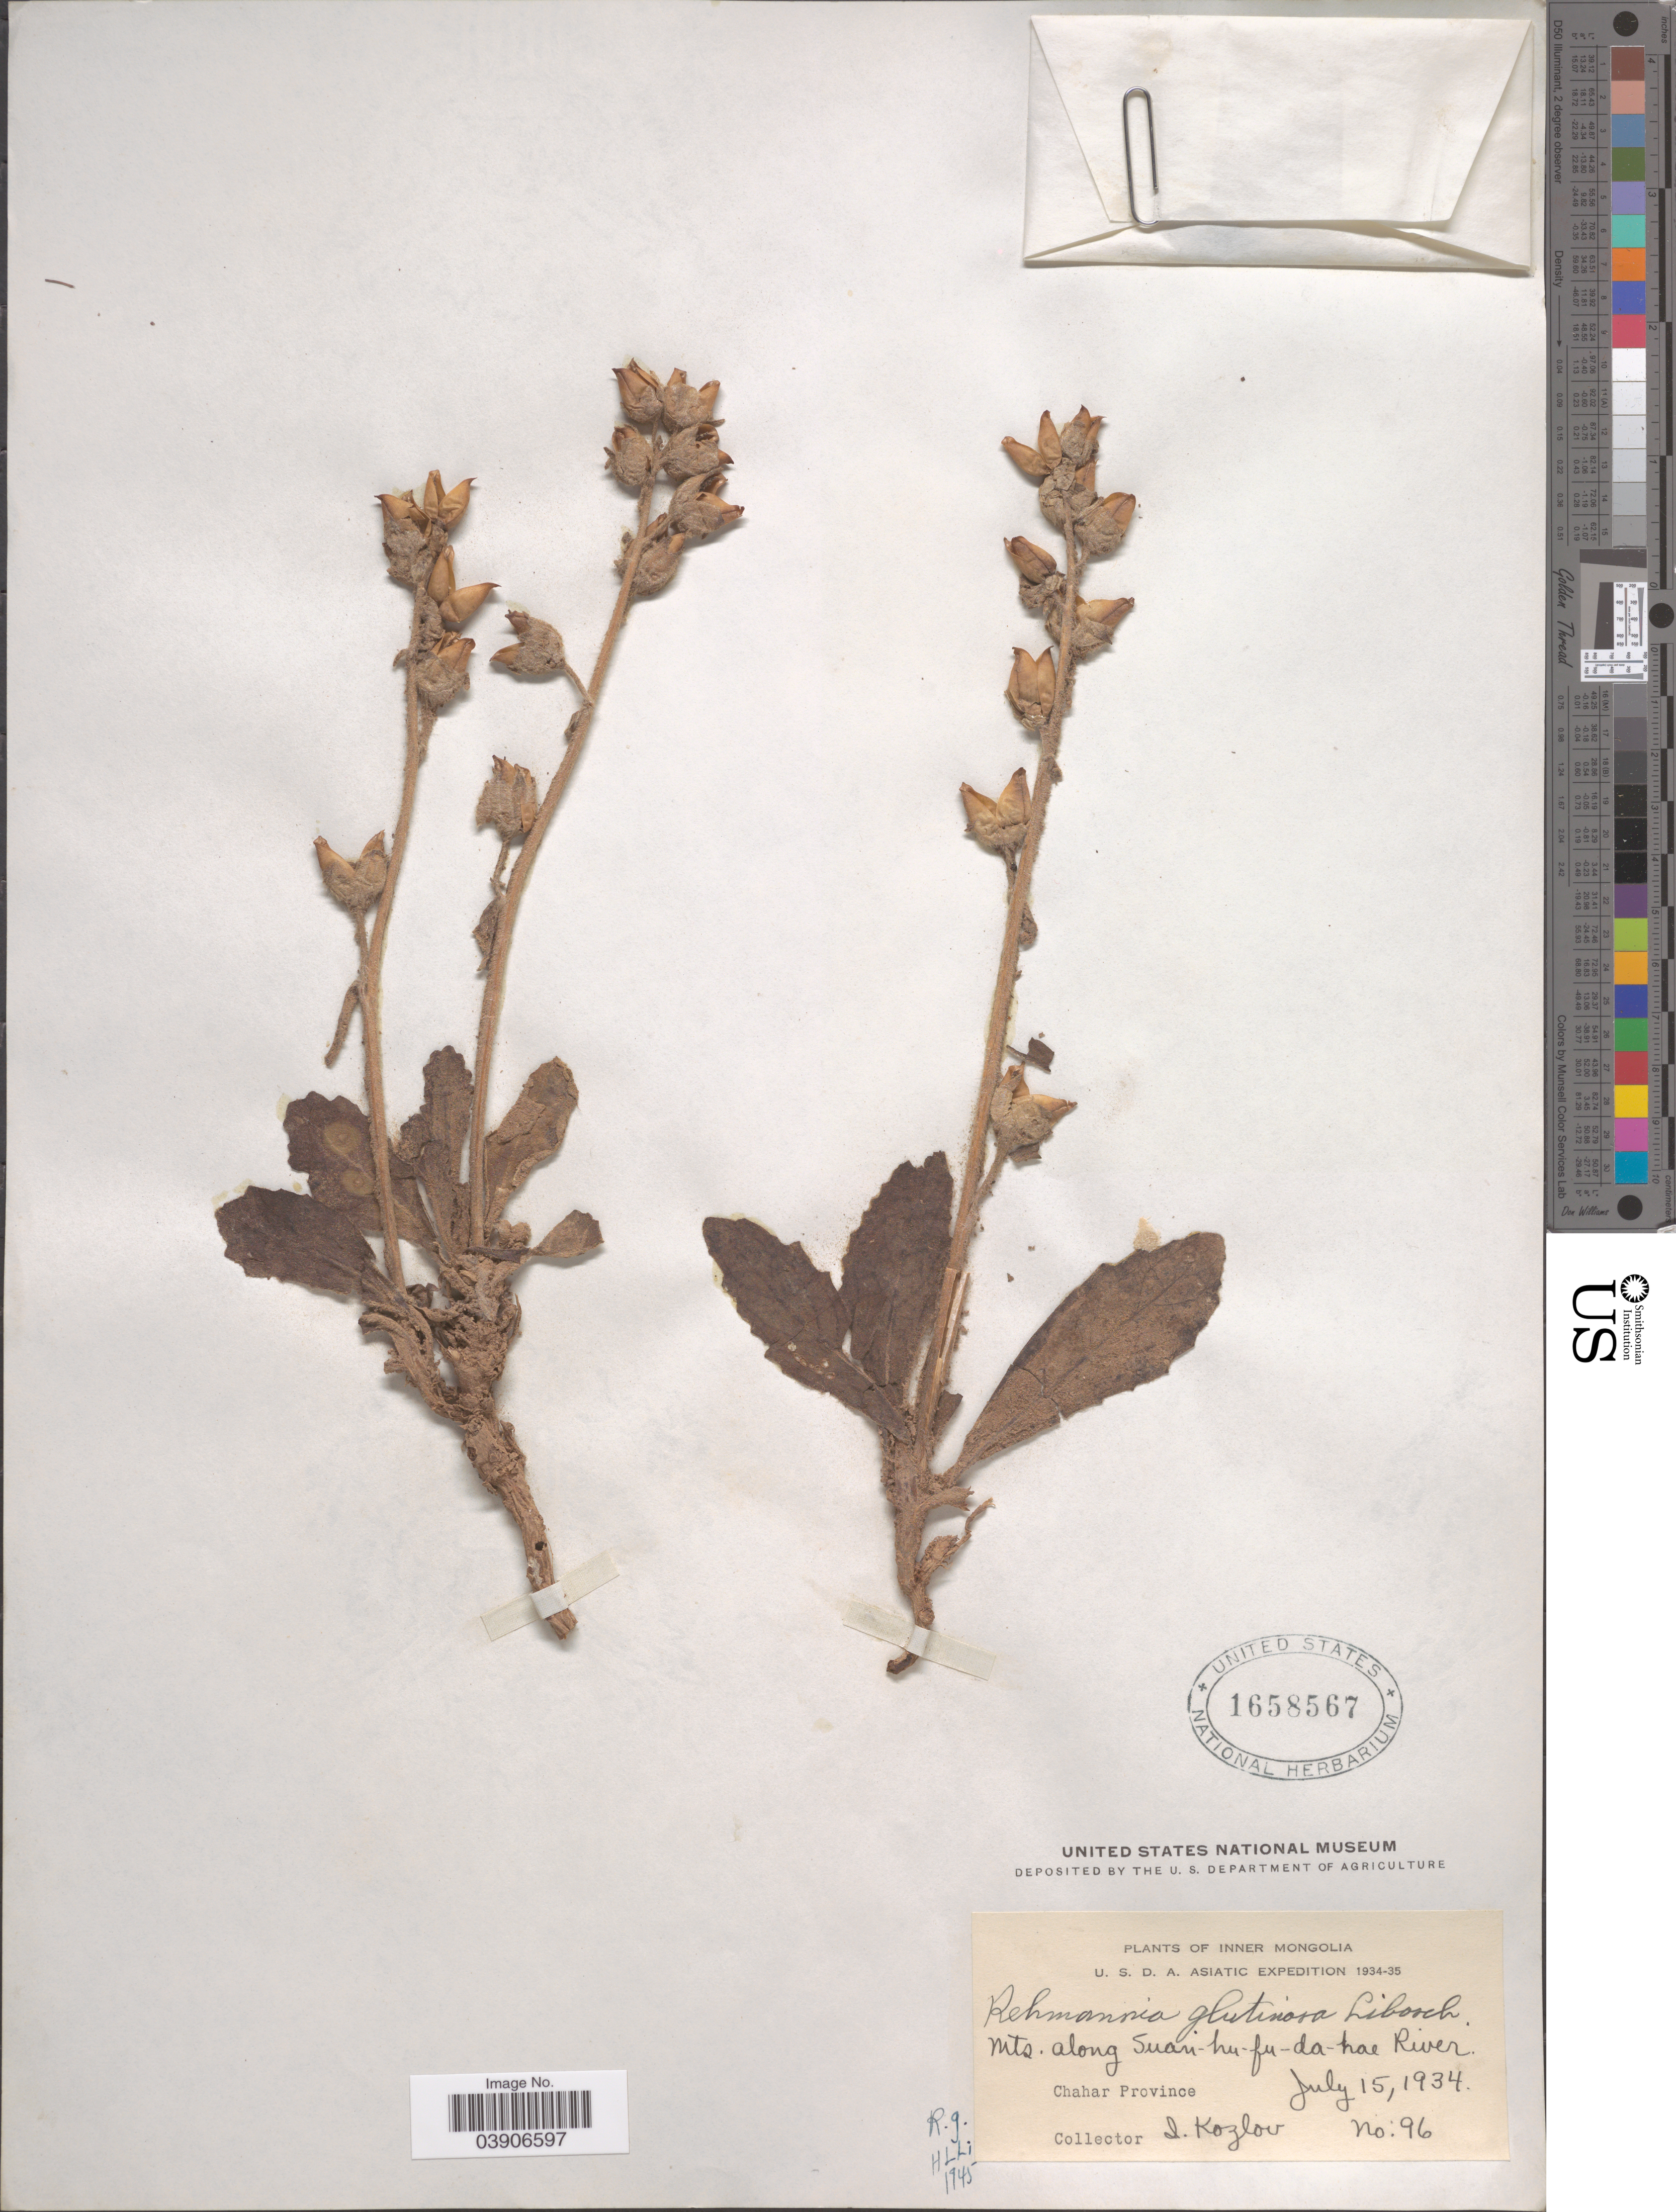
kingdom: Plantae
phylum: Tracheophyta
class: Magnoliopsida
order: Lamiales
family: Rehmanniaceae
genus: Rehmannia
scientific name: Rehmannia glutinosa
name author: (Gaertn.) DC.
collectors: I. Kozlov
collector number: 96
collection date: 1934-07-15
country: China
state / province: Nei Monggol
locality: Inner Mongolia. Mts. along Suan-hu-fu-da-hae River. Chahar Province.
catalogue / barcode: US 1658567